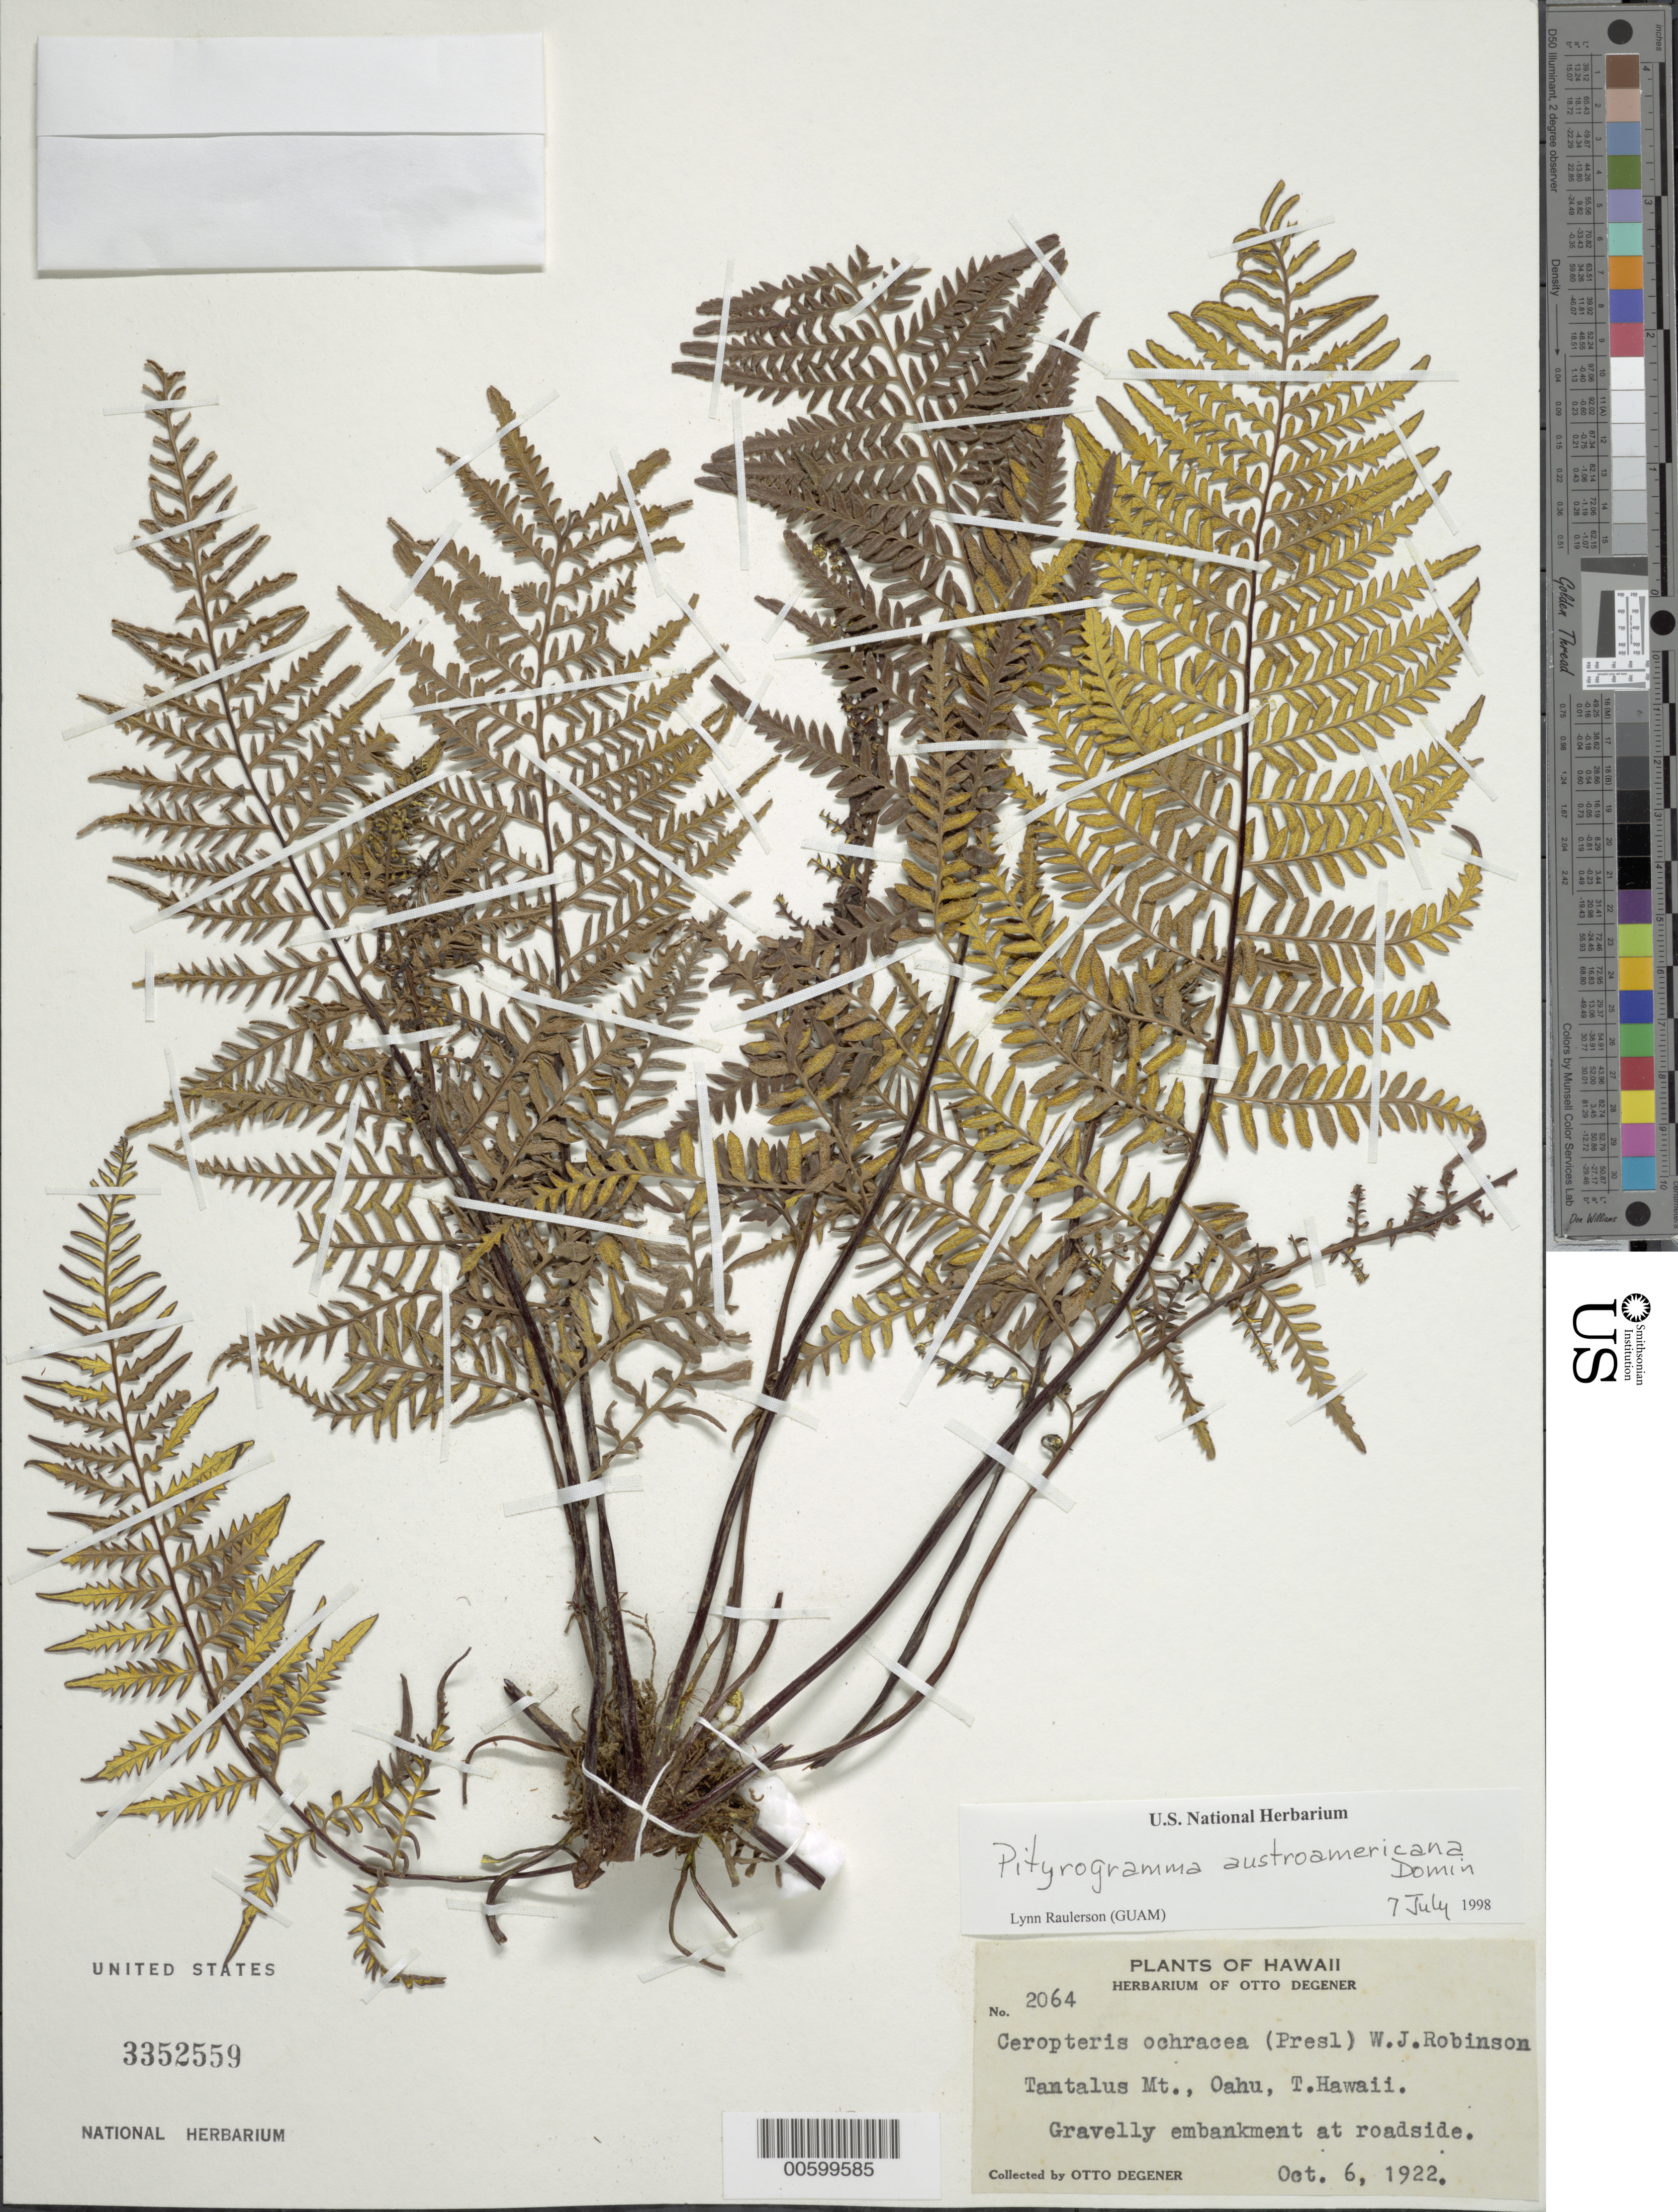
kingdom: Plantae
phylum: Tracheophyta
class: Polypodiopsida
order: Polypodiales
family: Pteridaceae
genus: Pityrogramma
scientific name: Pityrogramma austroamericana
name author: Domin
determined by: Raulerson, L.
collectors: O. Degener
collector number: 2064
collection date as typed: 6 Oct 1922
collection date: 1922-10-06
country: United States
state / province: Hawaii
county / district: Honolulu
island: Oahu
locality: Tantalus Mt.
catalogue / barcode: US 3352559